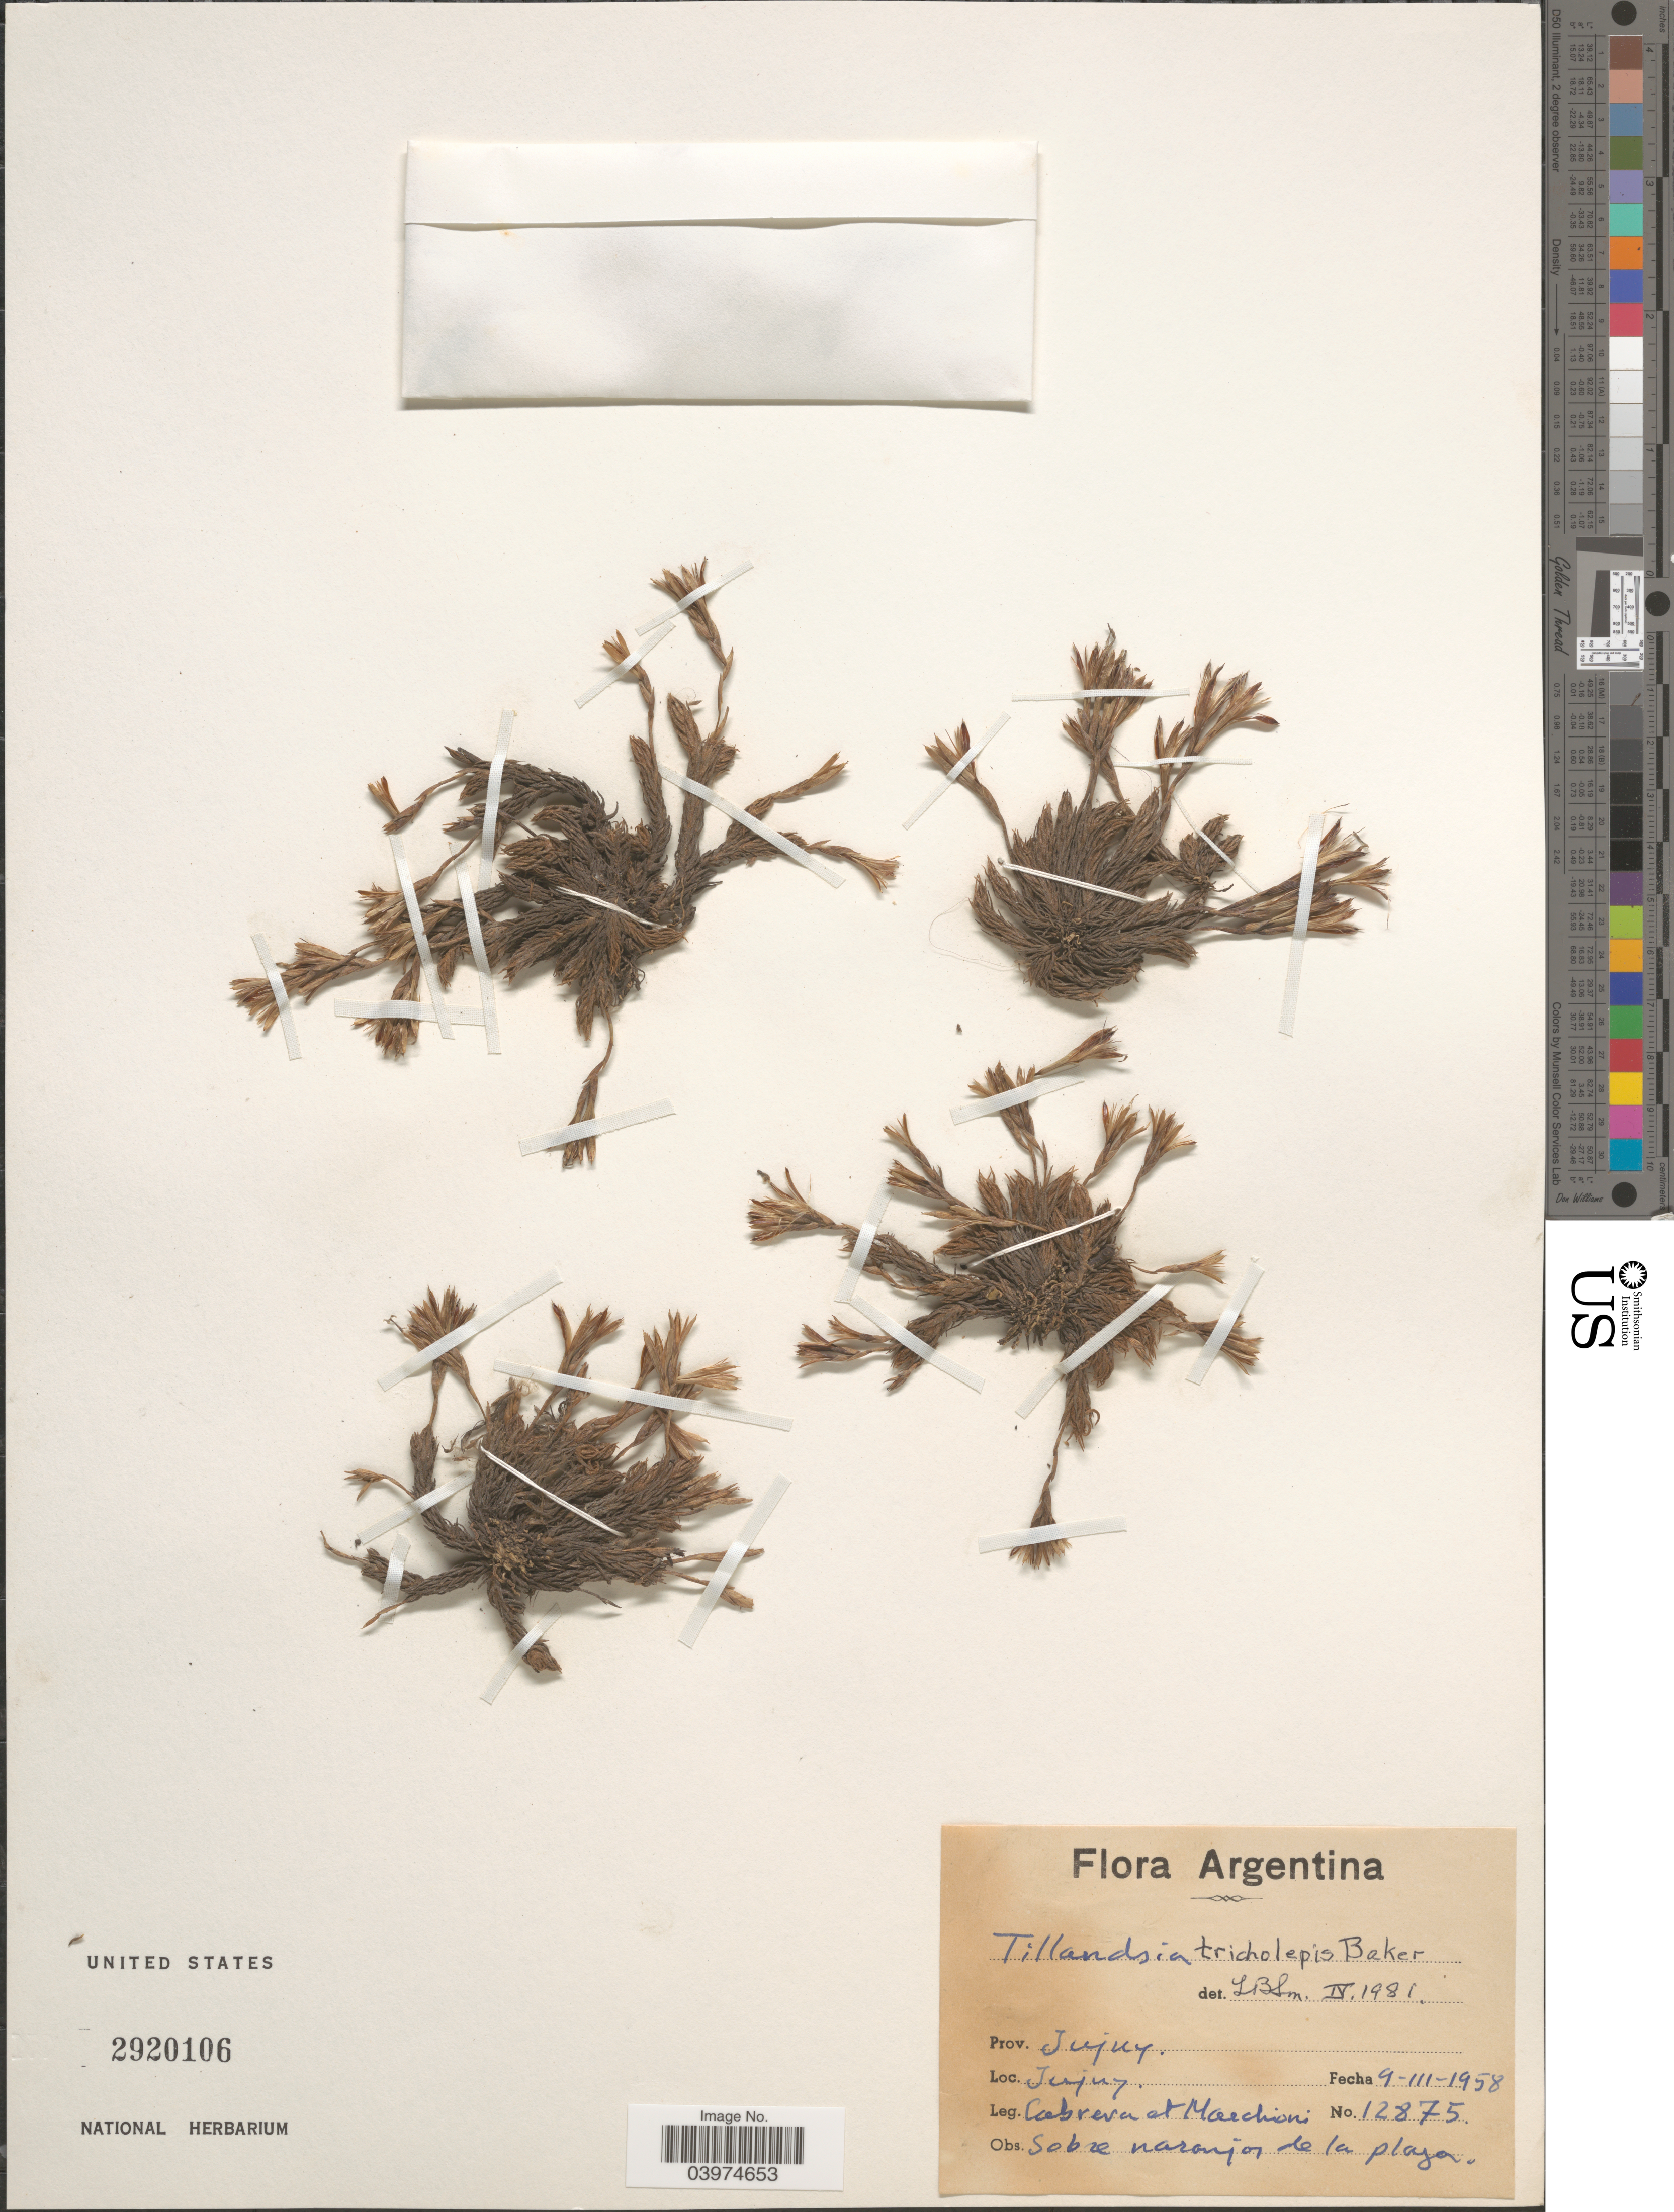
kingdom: Plantae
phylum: Tracheophyta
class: Liliopsida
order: Poales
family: Bromeliaceae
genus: Tillandsia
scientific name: Tillandsia tricholepis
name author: Baker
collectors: Cabrera, -- & Marchioni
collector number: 12875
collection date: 1958-03-09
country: Argentina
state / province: Jujuy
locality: Prov. Jujuy. Jujuy. Sobre naranjos de la playa.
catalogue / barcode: US 2920106